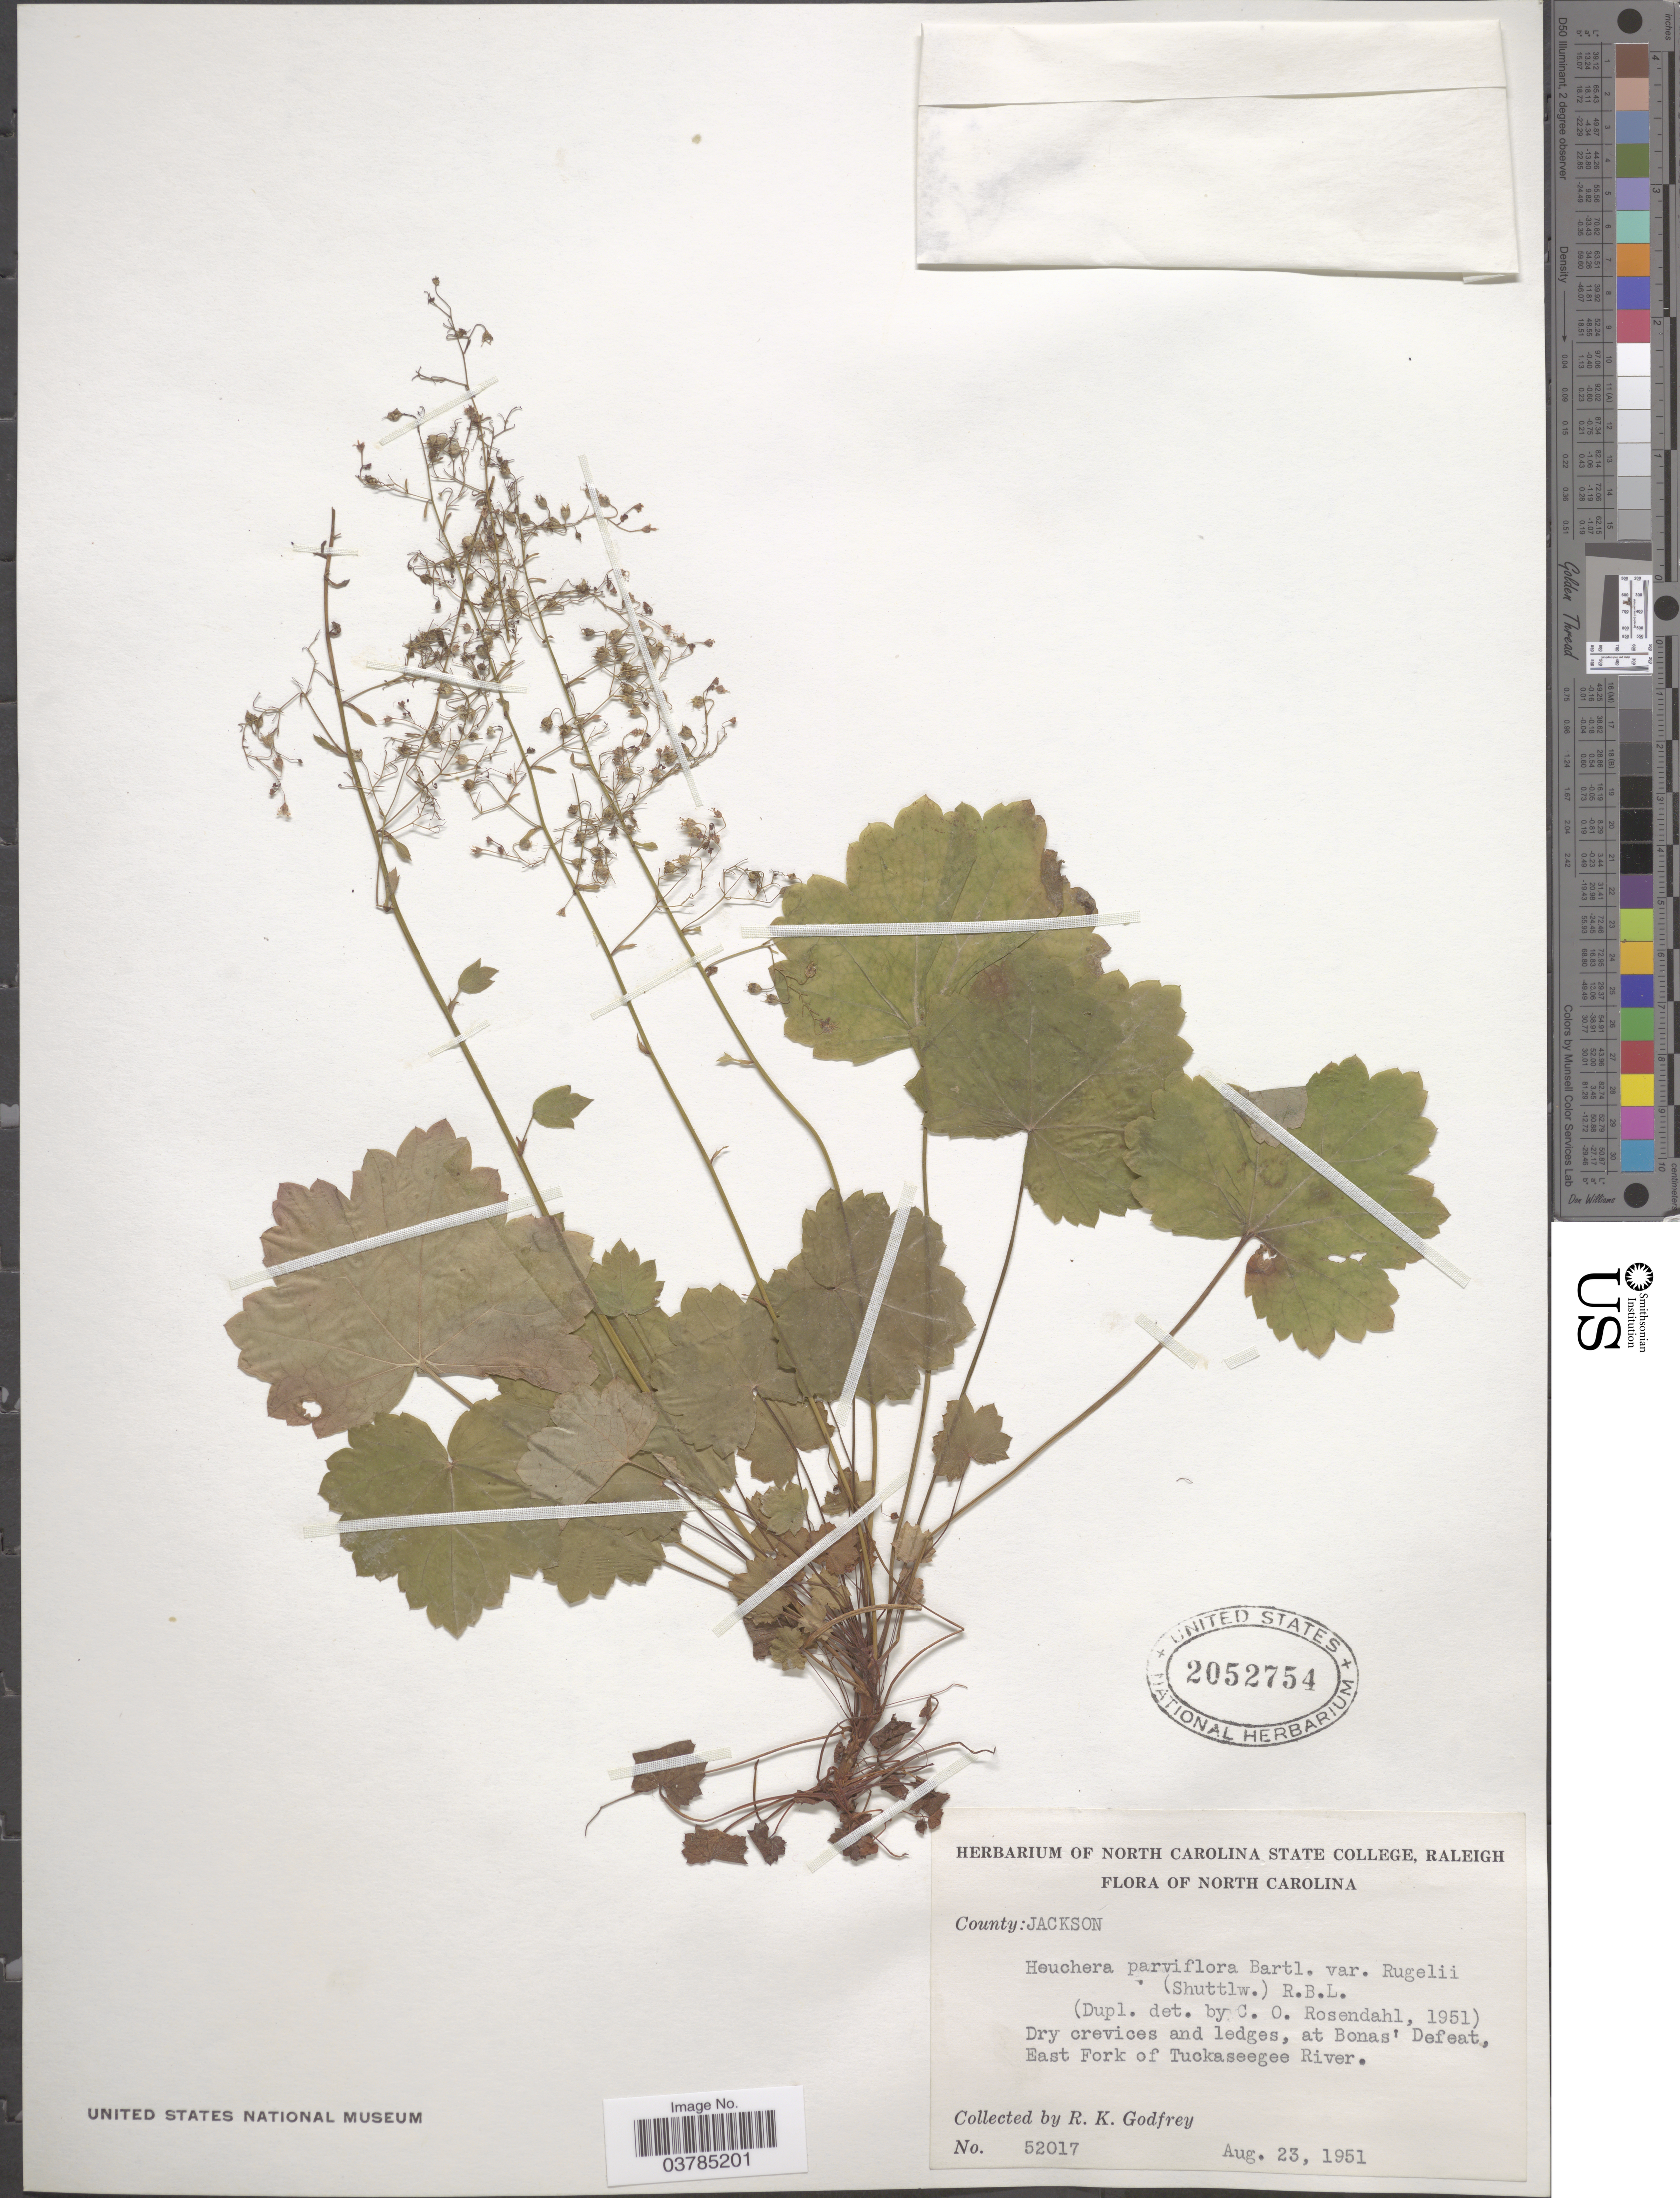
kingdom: Plantae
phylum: Tracheophyta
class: Magnoliopsida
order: Saxifragales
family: Saxifragaceae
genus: Heuchera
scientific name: Heuchera rugelii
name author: Shuttlew. ex Kunze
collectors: R. K. Godfrey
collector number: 52017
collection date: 1951-08-23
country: United States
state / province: North Carolina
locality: County: Jackson. Dry crevices and ledges, at Bona's Defeat, East Fork of Tuckaseegee River.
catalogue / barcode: US 2052754